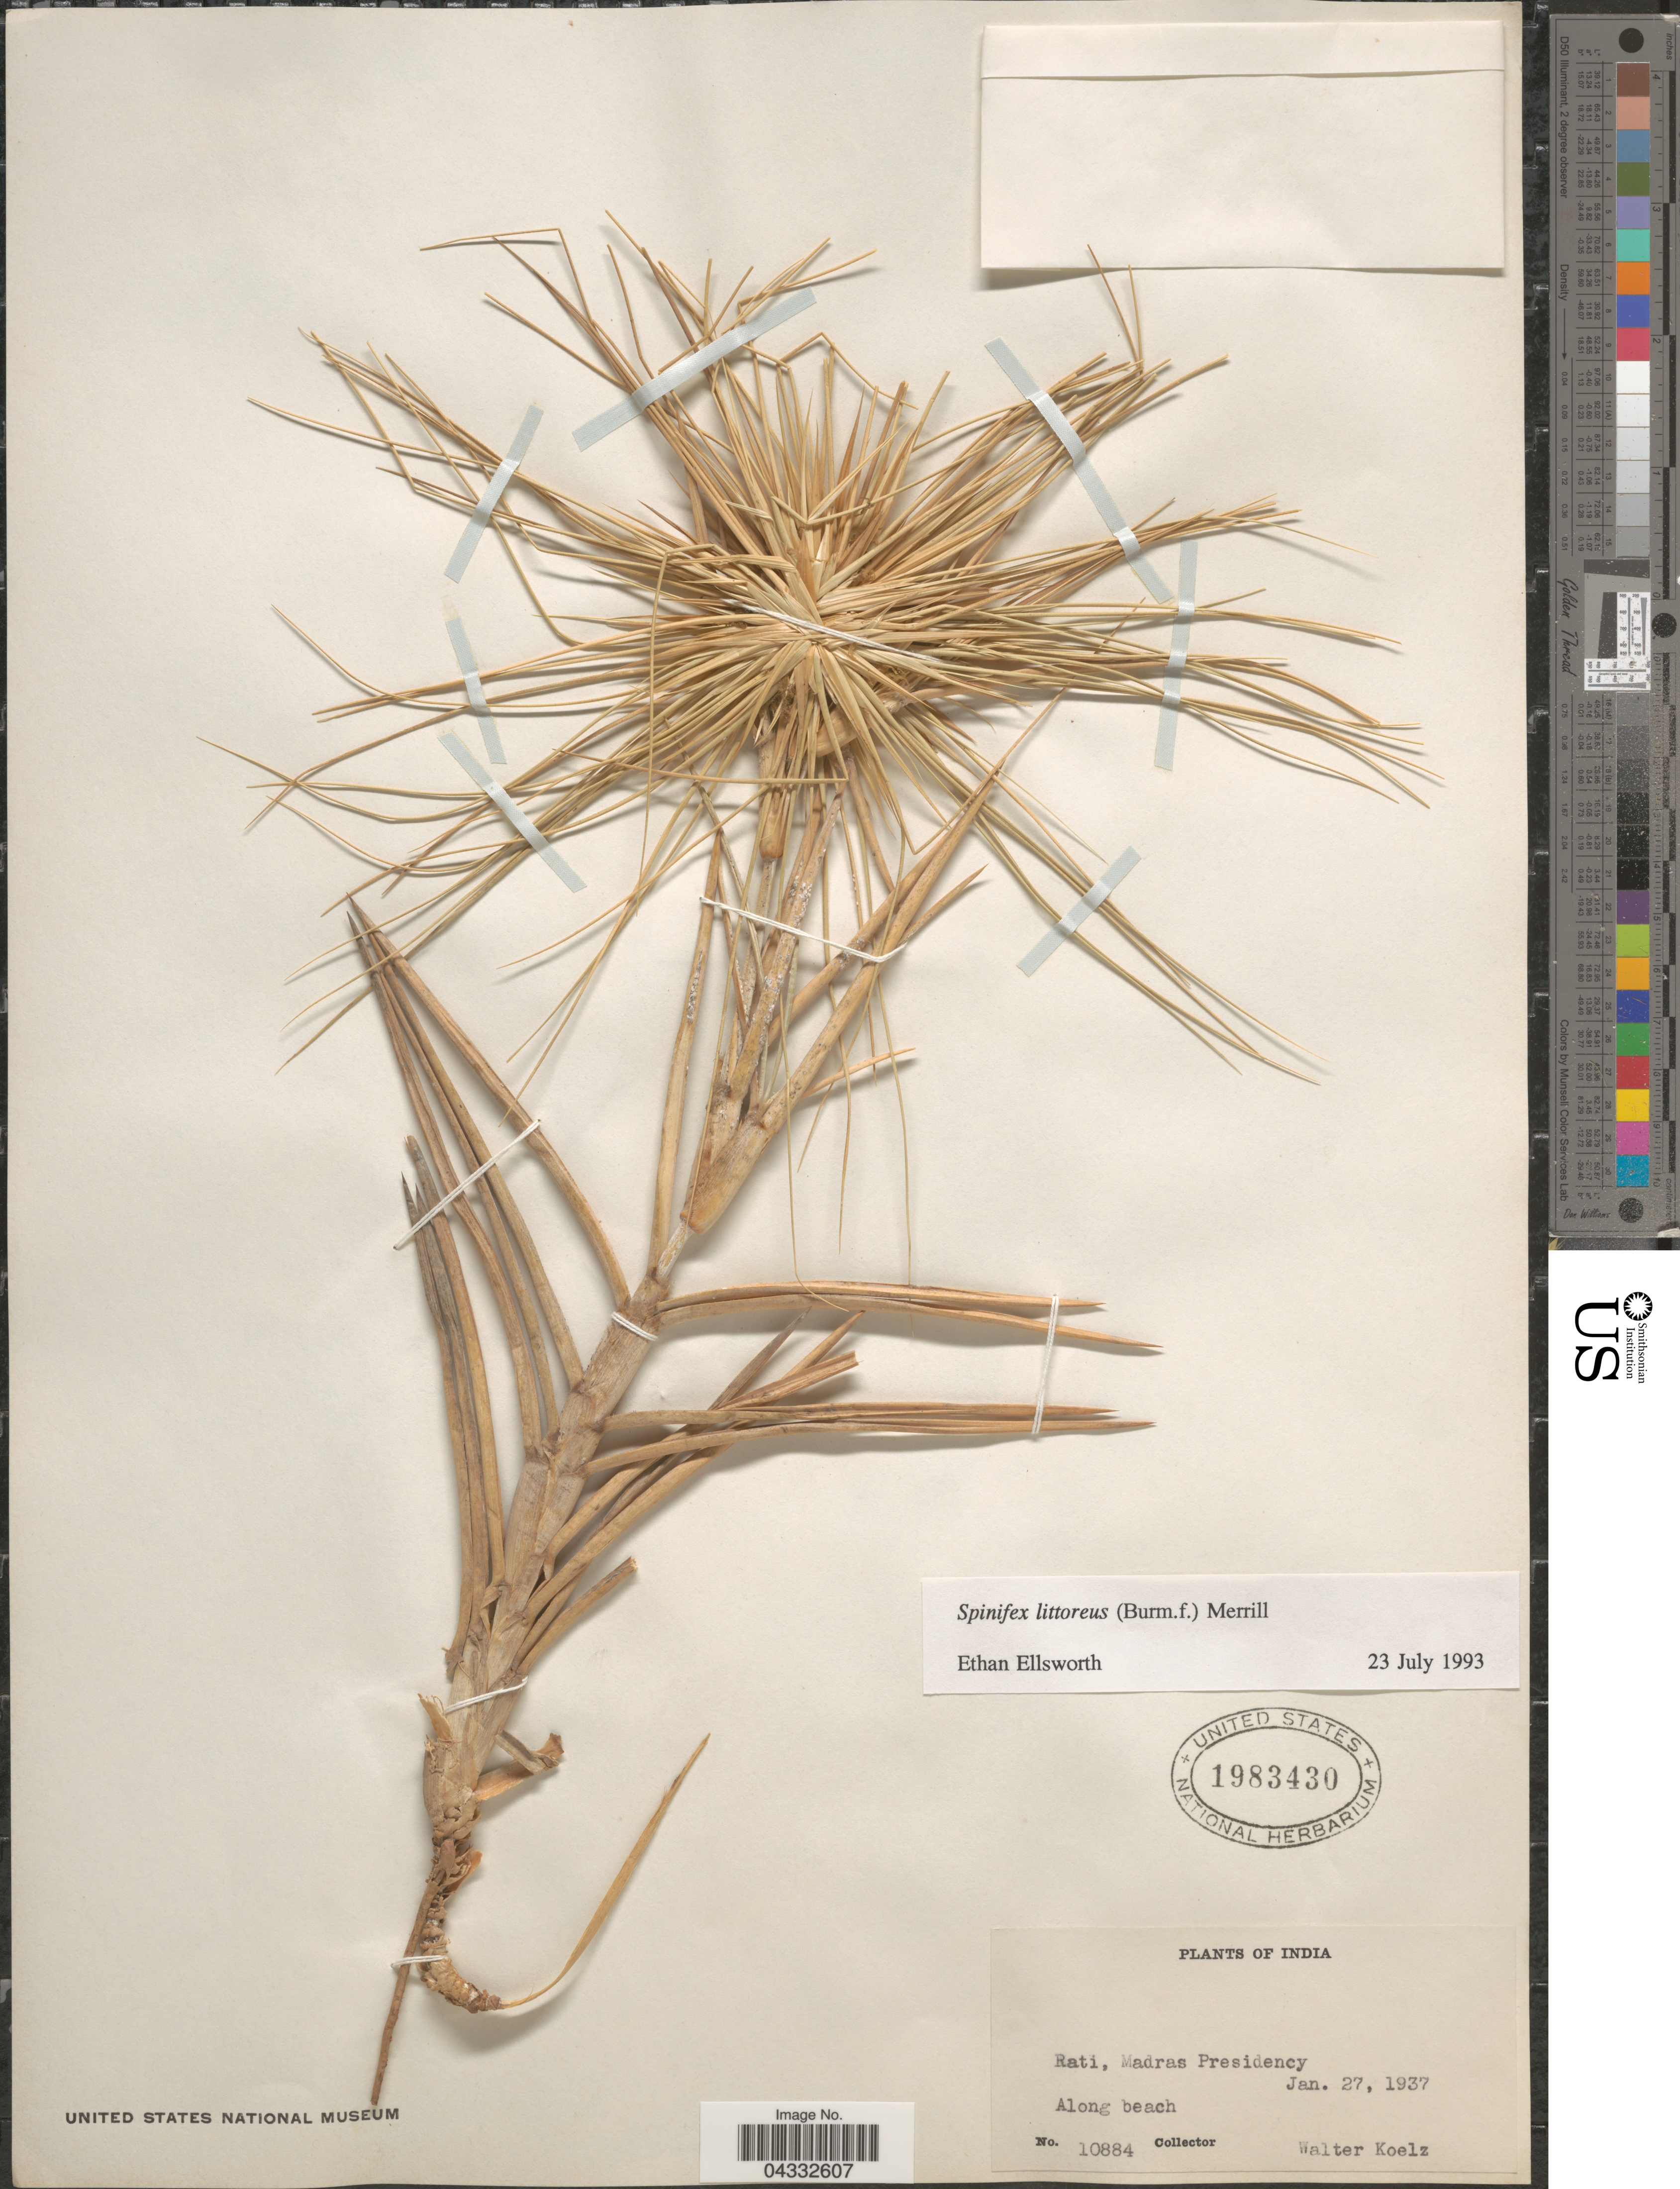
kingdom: Plantae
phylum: Tracheophyta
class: Liliopsida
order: Poales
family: Poaceae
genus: Spinifex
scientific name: Spinifex littoreus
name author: (Burm. f.) Merr.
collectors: W. N. Koelz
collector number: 10884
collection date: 1937-01-27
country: India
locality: Rati, Madras Presidency.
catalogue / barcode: US 1983430